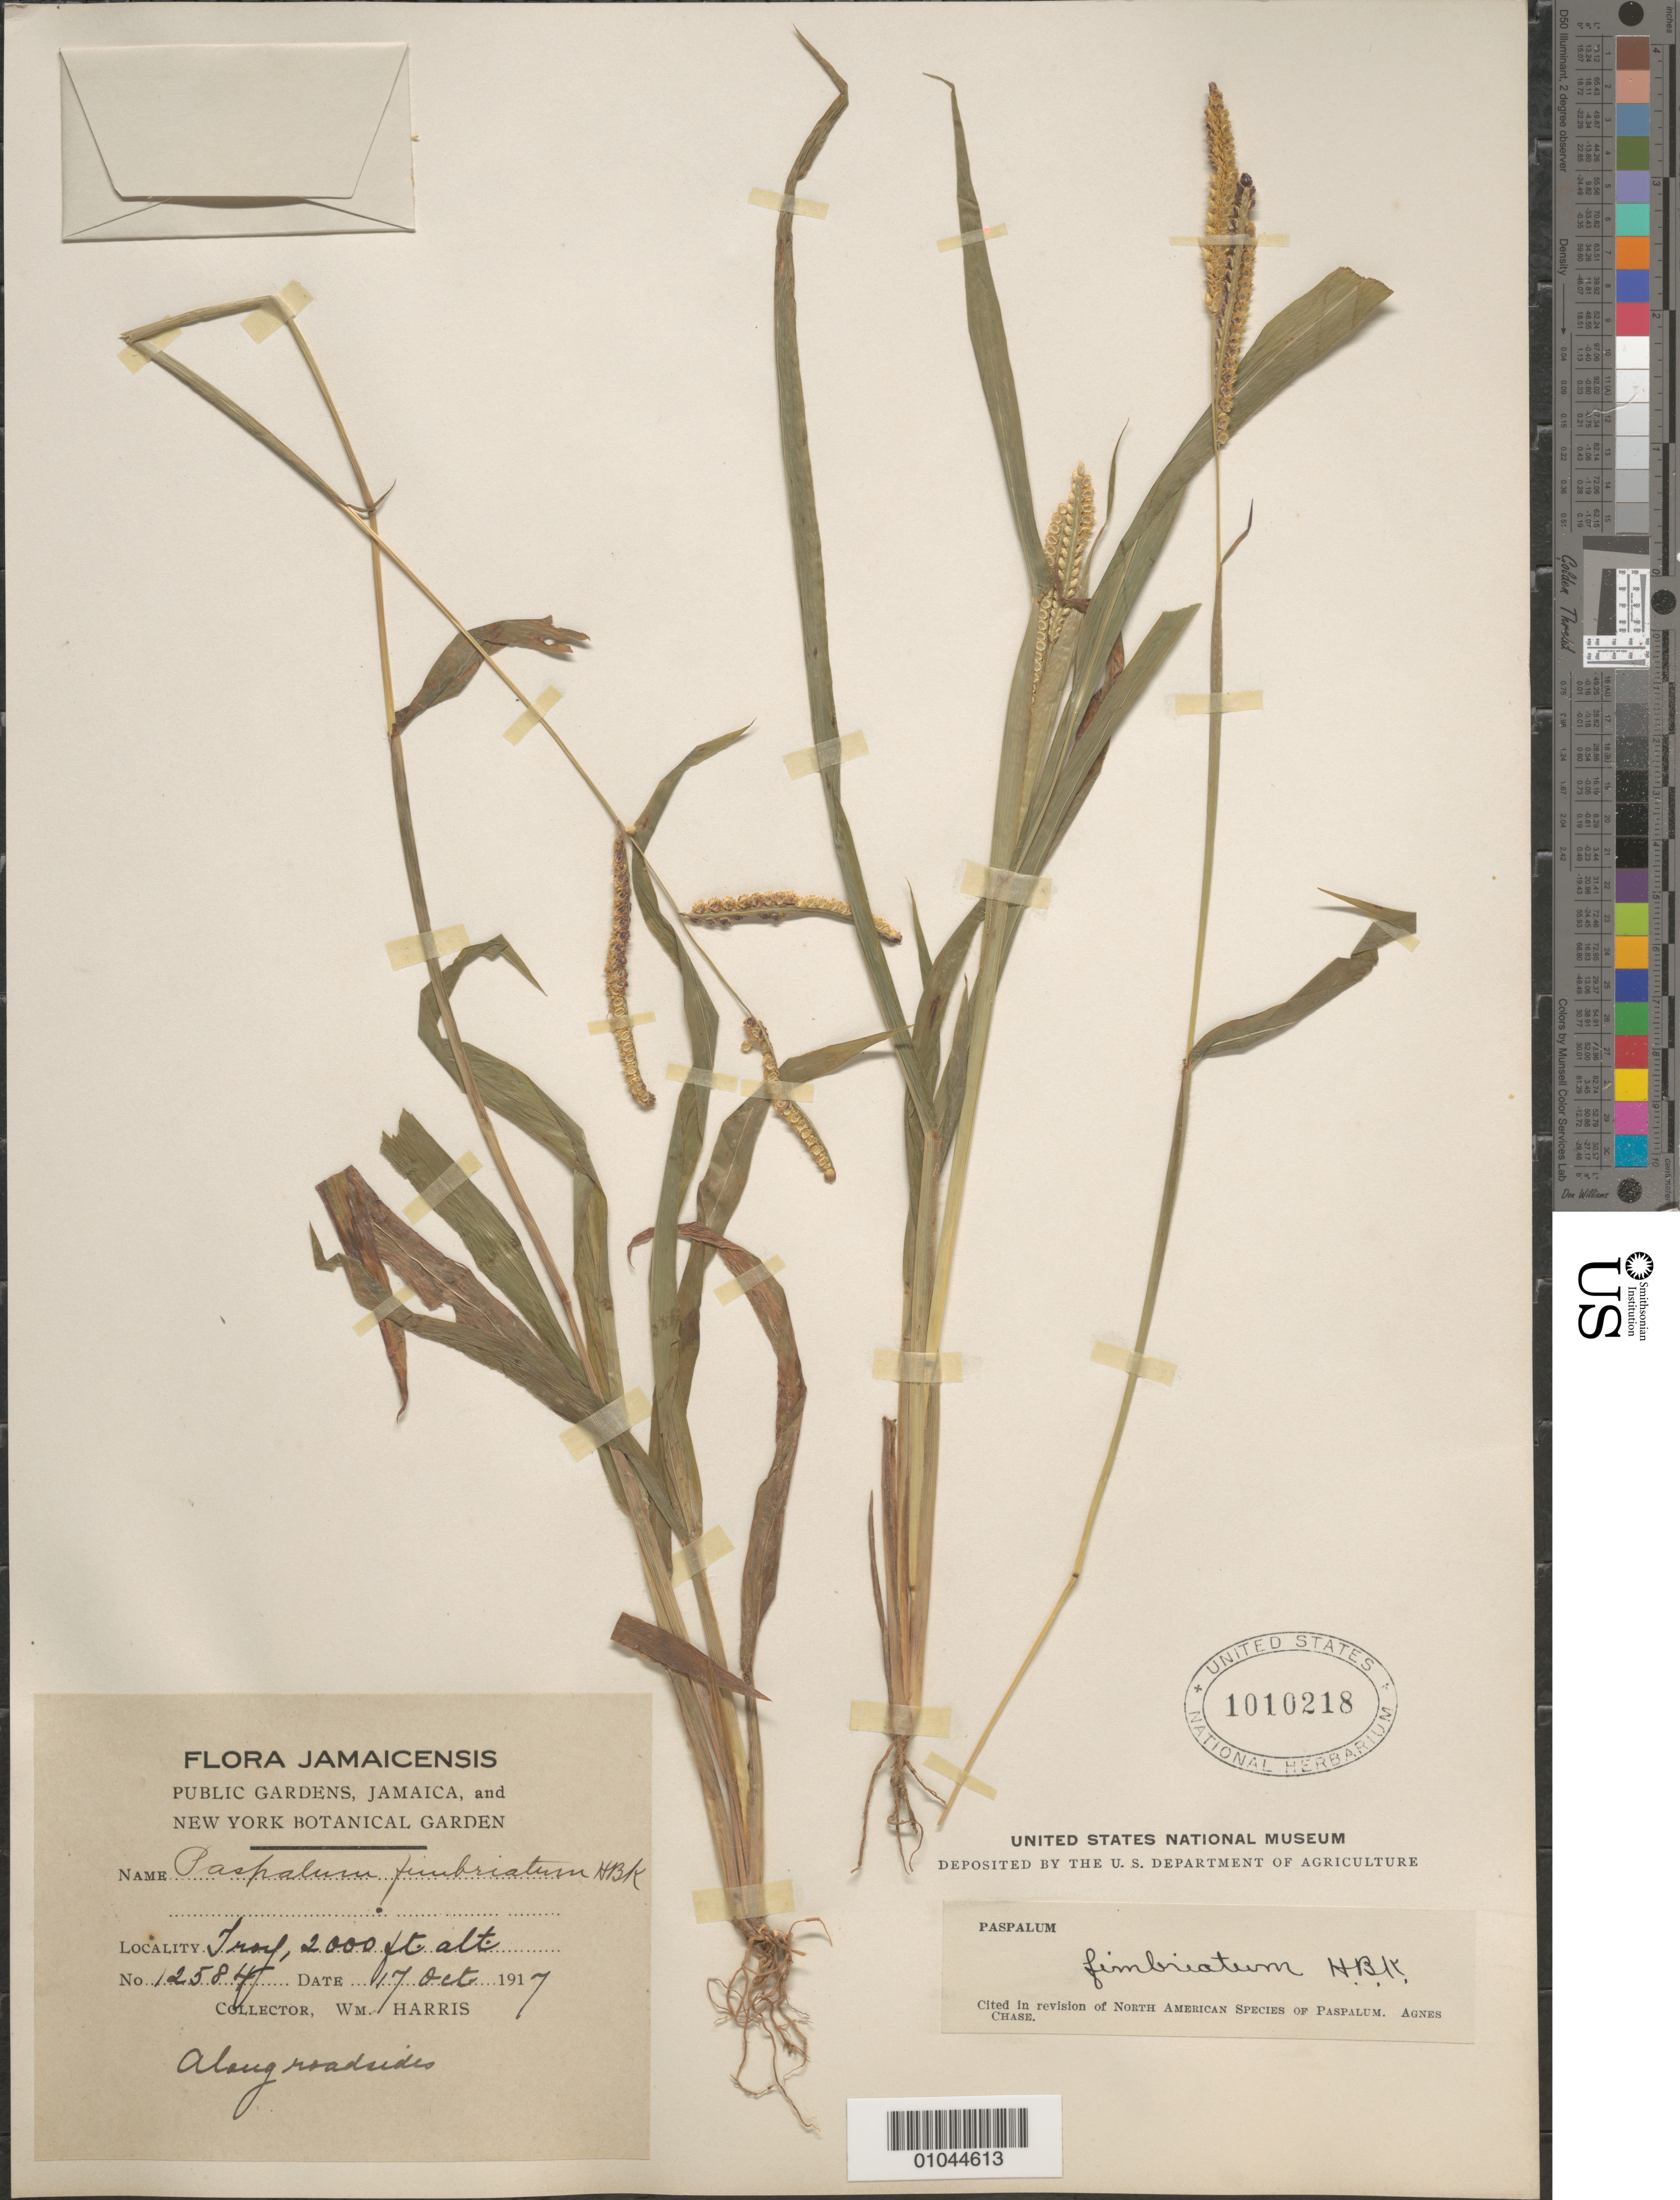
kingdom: Plantae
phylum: Tracheophyta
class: Liliopsida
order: Poales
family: Poaceae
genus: Paspalum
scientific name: Paspalum fimbriatum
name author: Kunth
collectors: W. Harris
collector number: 12584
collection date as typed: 17 Oct 1917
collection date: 1917-10-17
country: Jamaica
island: Jamaica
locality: Troy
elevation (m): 610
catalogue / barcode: US 1010218